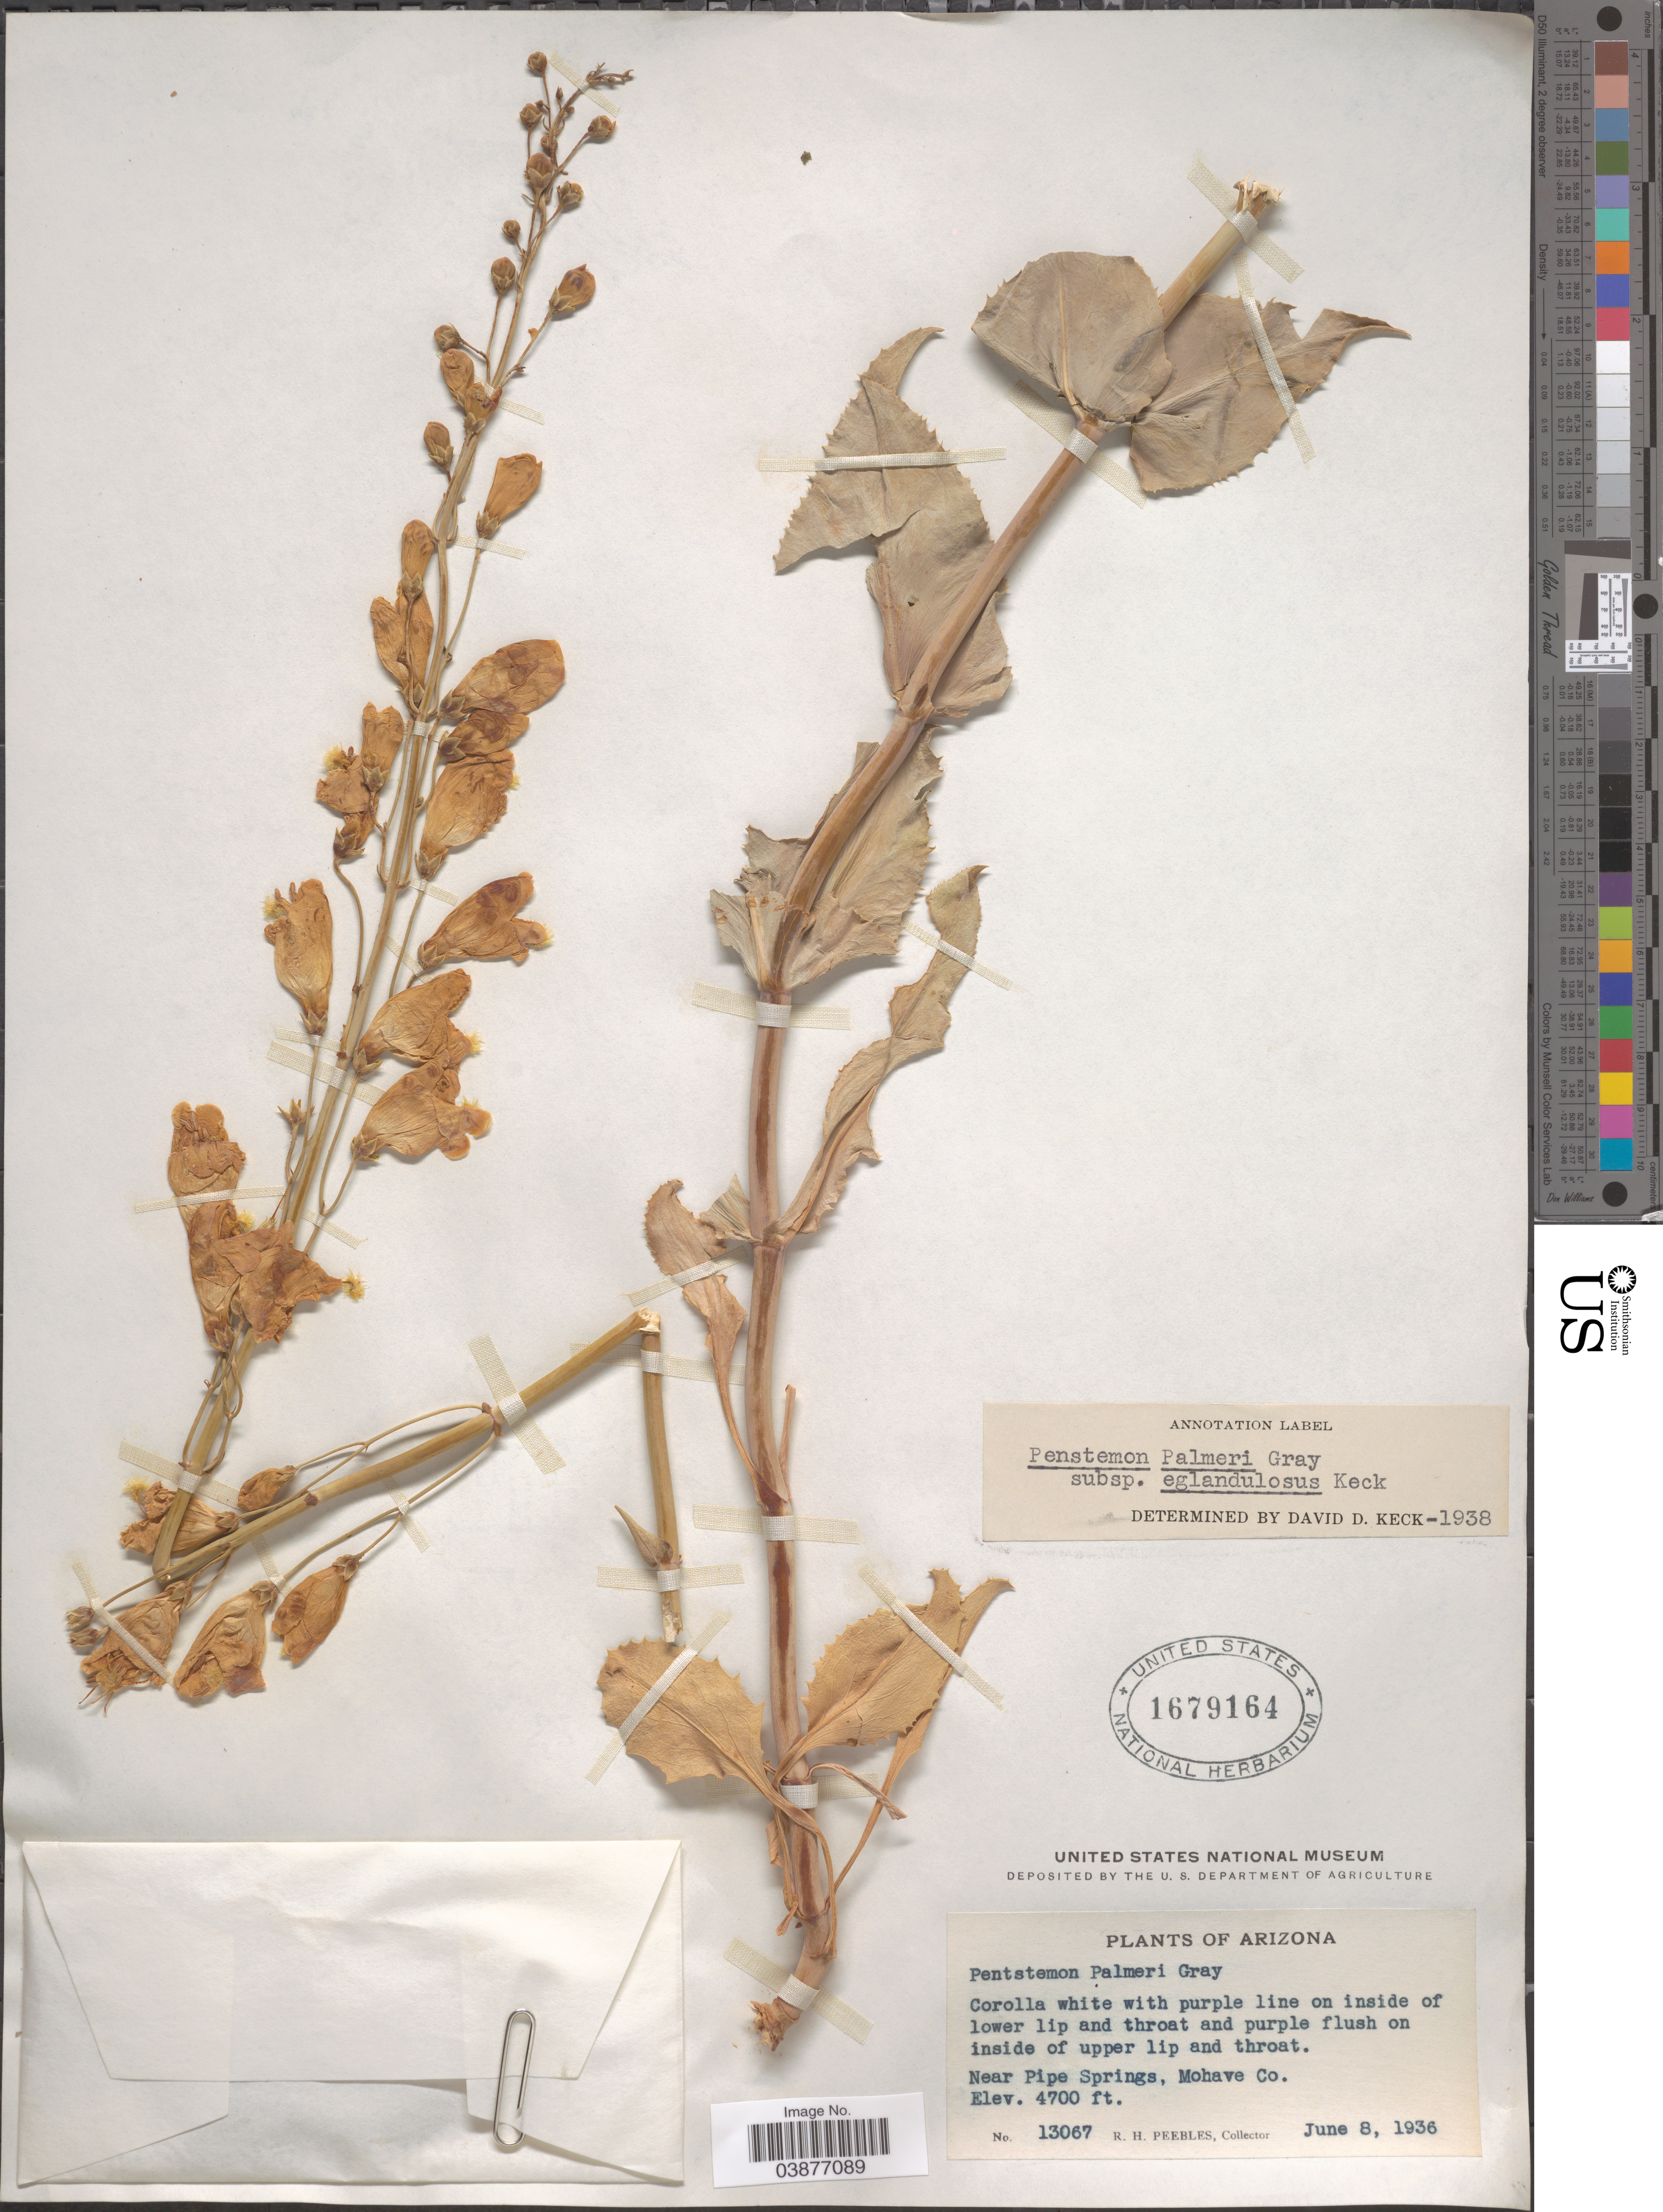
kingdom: Plantae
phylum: Tracheophyta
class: Magnoliopsida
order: Lamiales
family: Plantaginaceae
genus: Penstemon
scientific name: Penstemon palmeri subsp. eglandulosus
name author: D.D. Keck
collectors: R. H. Peebles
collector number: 13067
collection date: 1936-06-08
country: United States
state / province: Arizona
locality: Near Pipe Springs, Mohave Co.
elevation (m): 1433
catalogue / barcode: US 1679164